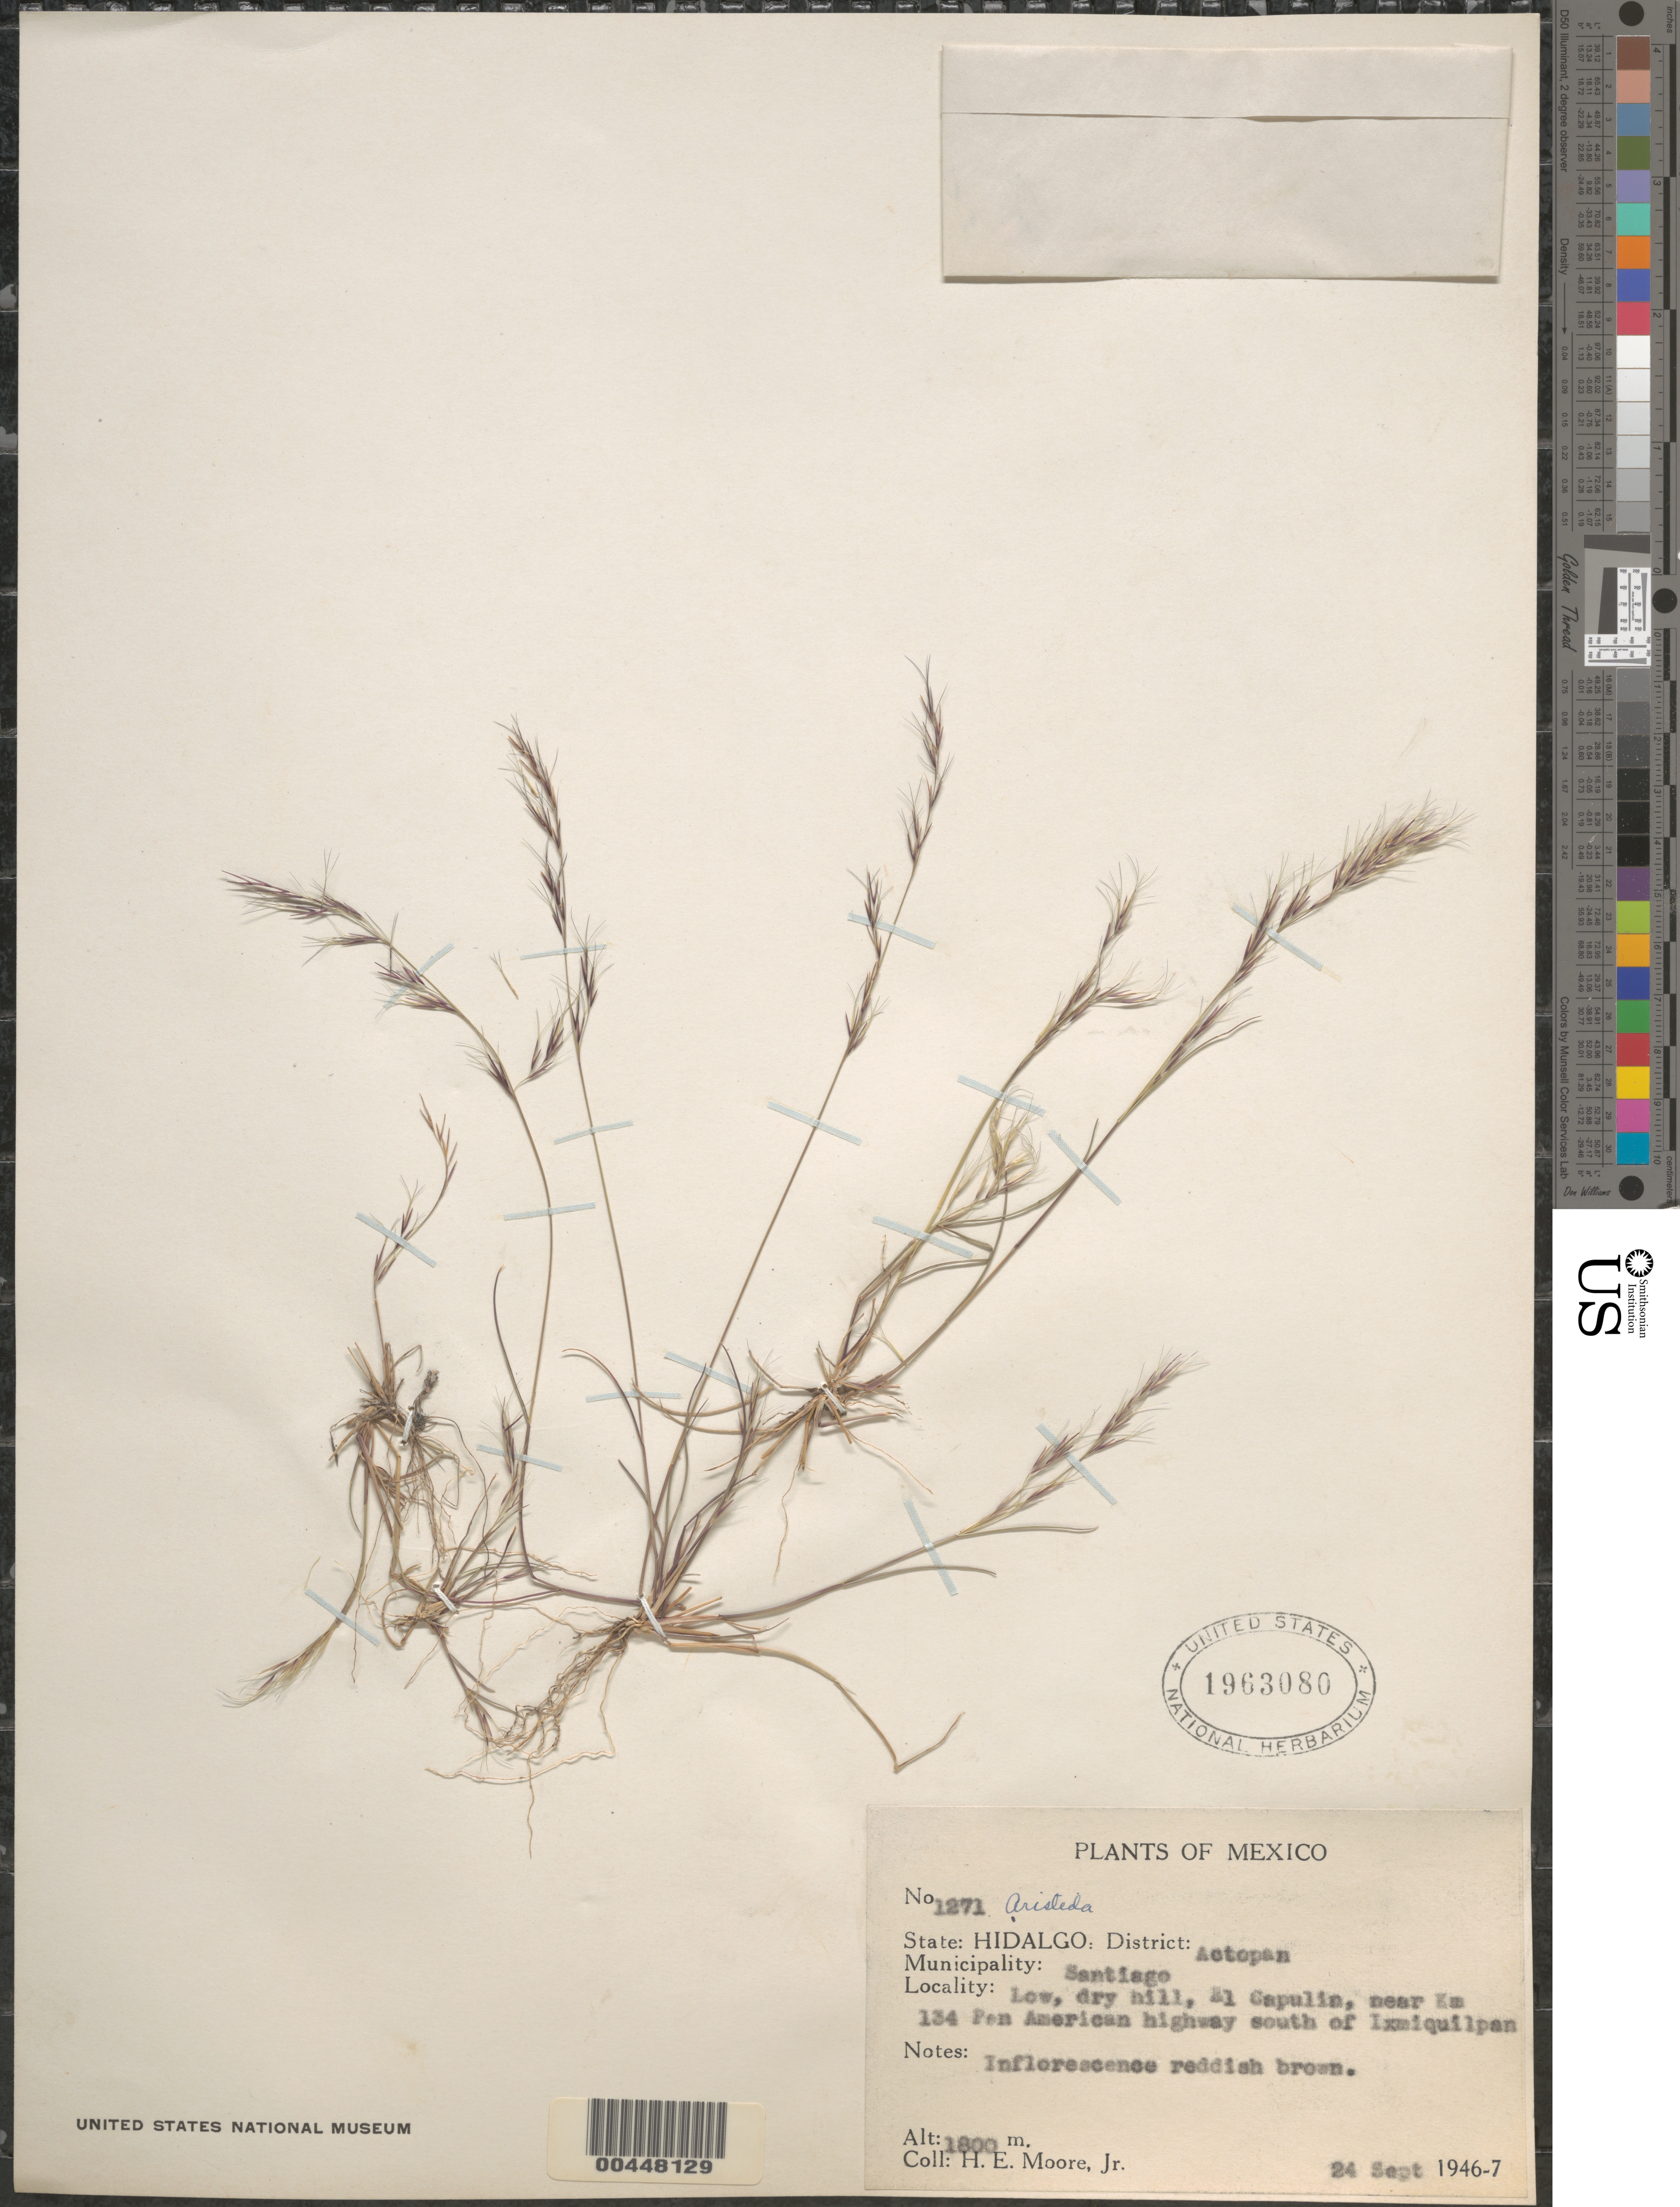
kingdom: Plantae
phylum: Tracheophyta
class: Liliopsida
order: Poales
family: Poaceae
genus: Aristida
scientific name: Aristida adscensionis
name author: L.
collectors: H. E. Moore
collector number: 1271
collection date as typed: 24 Sep 1946 to 24 Sep 1947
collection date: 1946-09-24/1947-09-24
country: Mexico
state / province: Hidalgo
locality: Actopan District, Municipality Santiago, El Capulin, near km 134 Pan American Hwy S of Ixmiquilpan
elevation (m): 1800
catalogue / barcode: US 1963080